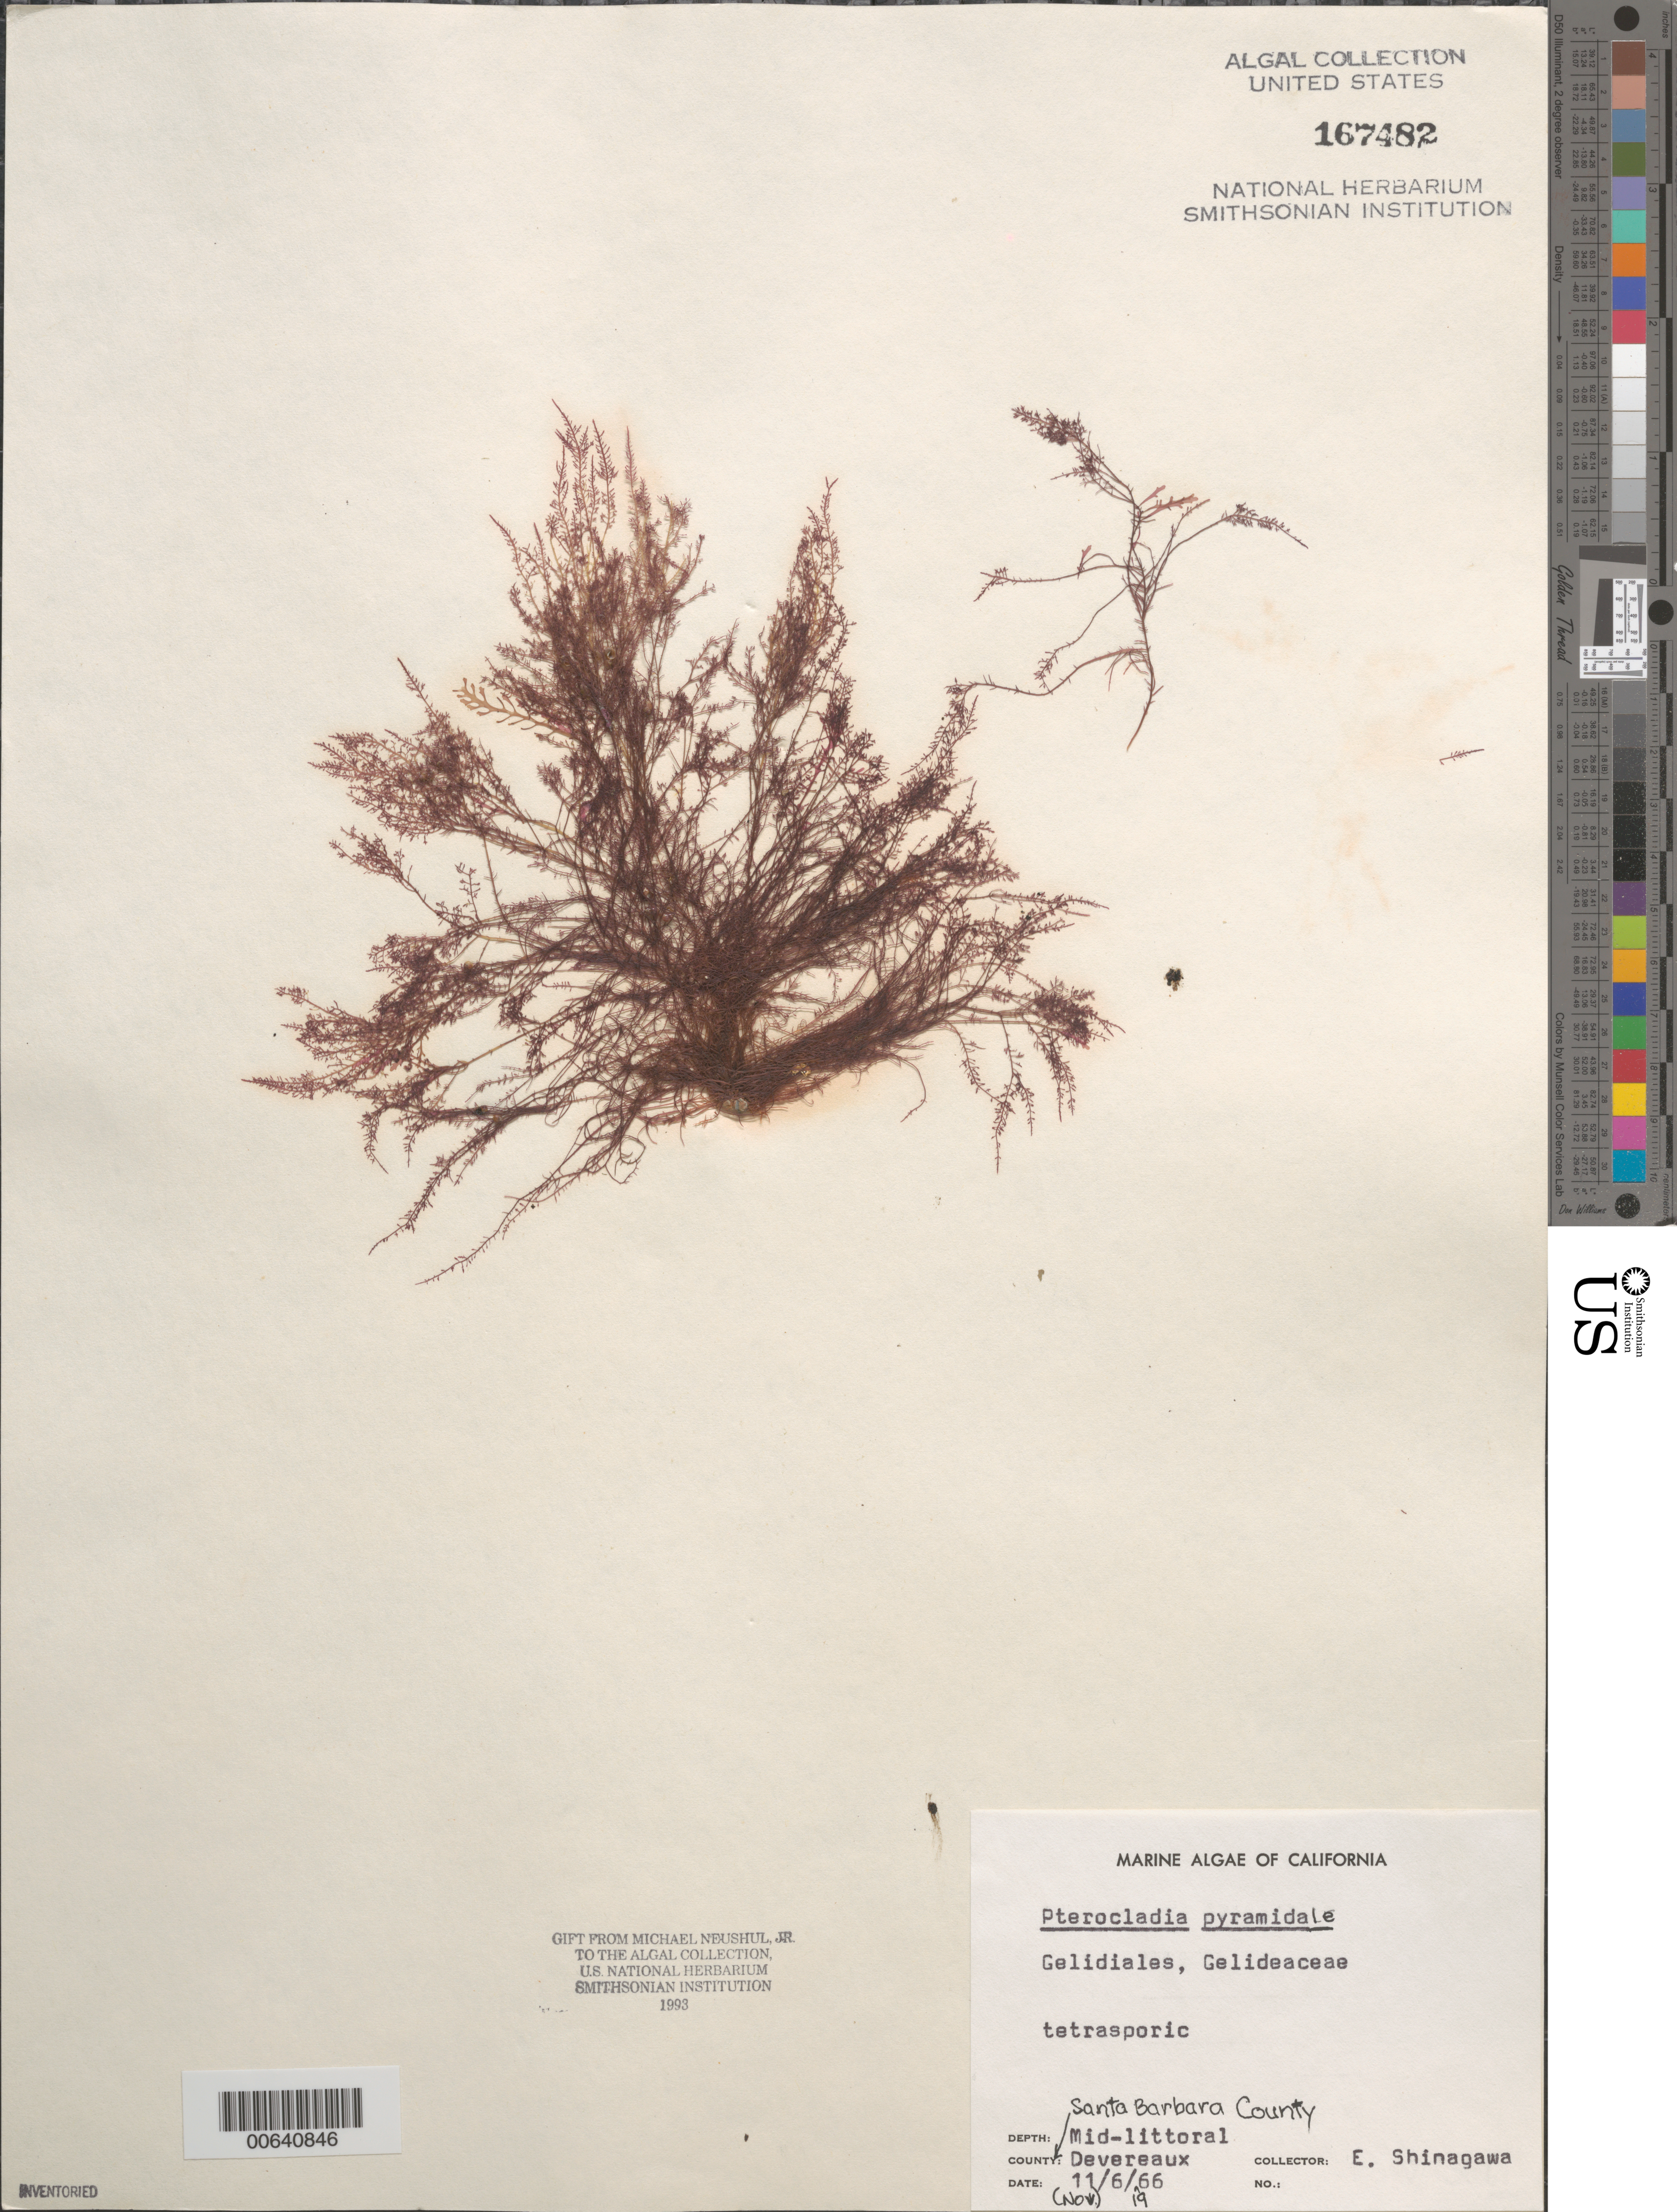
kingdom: Plantae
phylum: Rhodophyta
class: Florideophyceae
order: Gelidiales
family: Pterocladiaceae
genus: Pterocladiella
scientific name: Pterocladiella capillacea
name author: (S.G. Gmel.) Santelices & Hommers.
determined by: Algae name updating Project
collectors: E. Shinagawa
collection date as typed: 06 Nov 1966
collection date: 1966-11-06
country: United States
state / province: California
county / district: Santa Barbara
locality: Devereaux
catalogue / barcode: US 167482